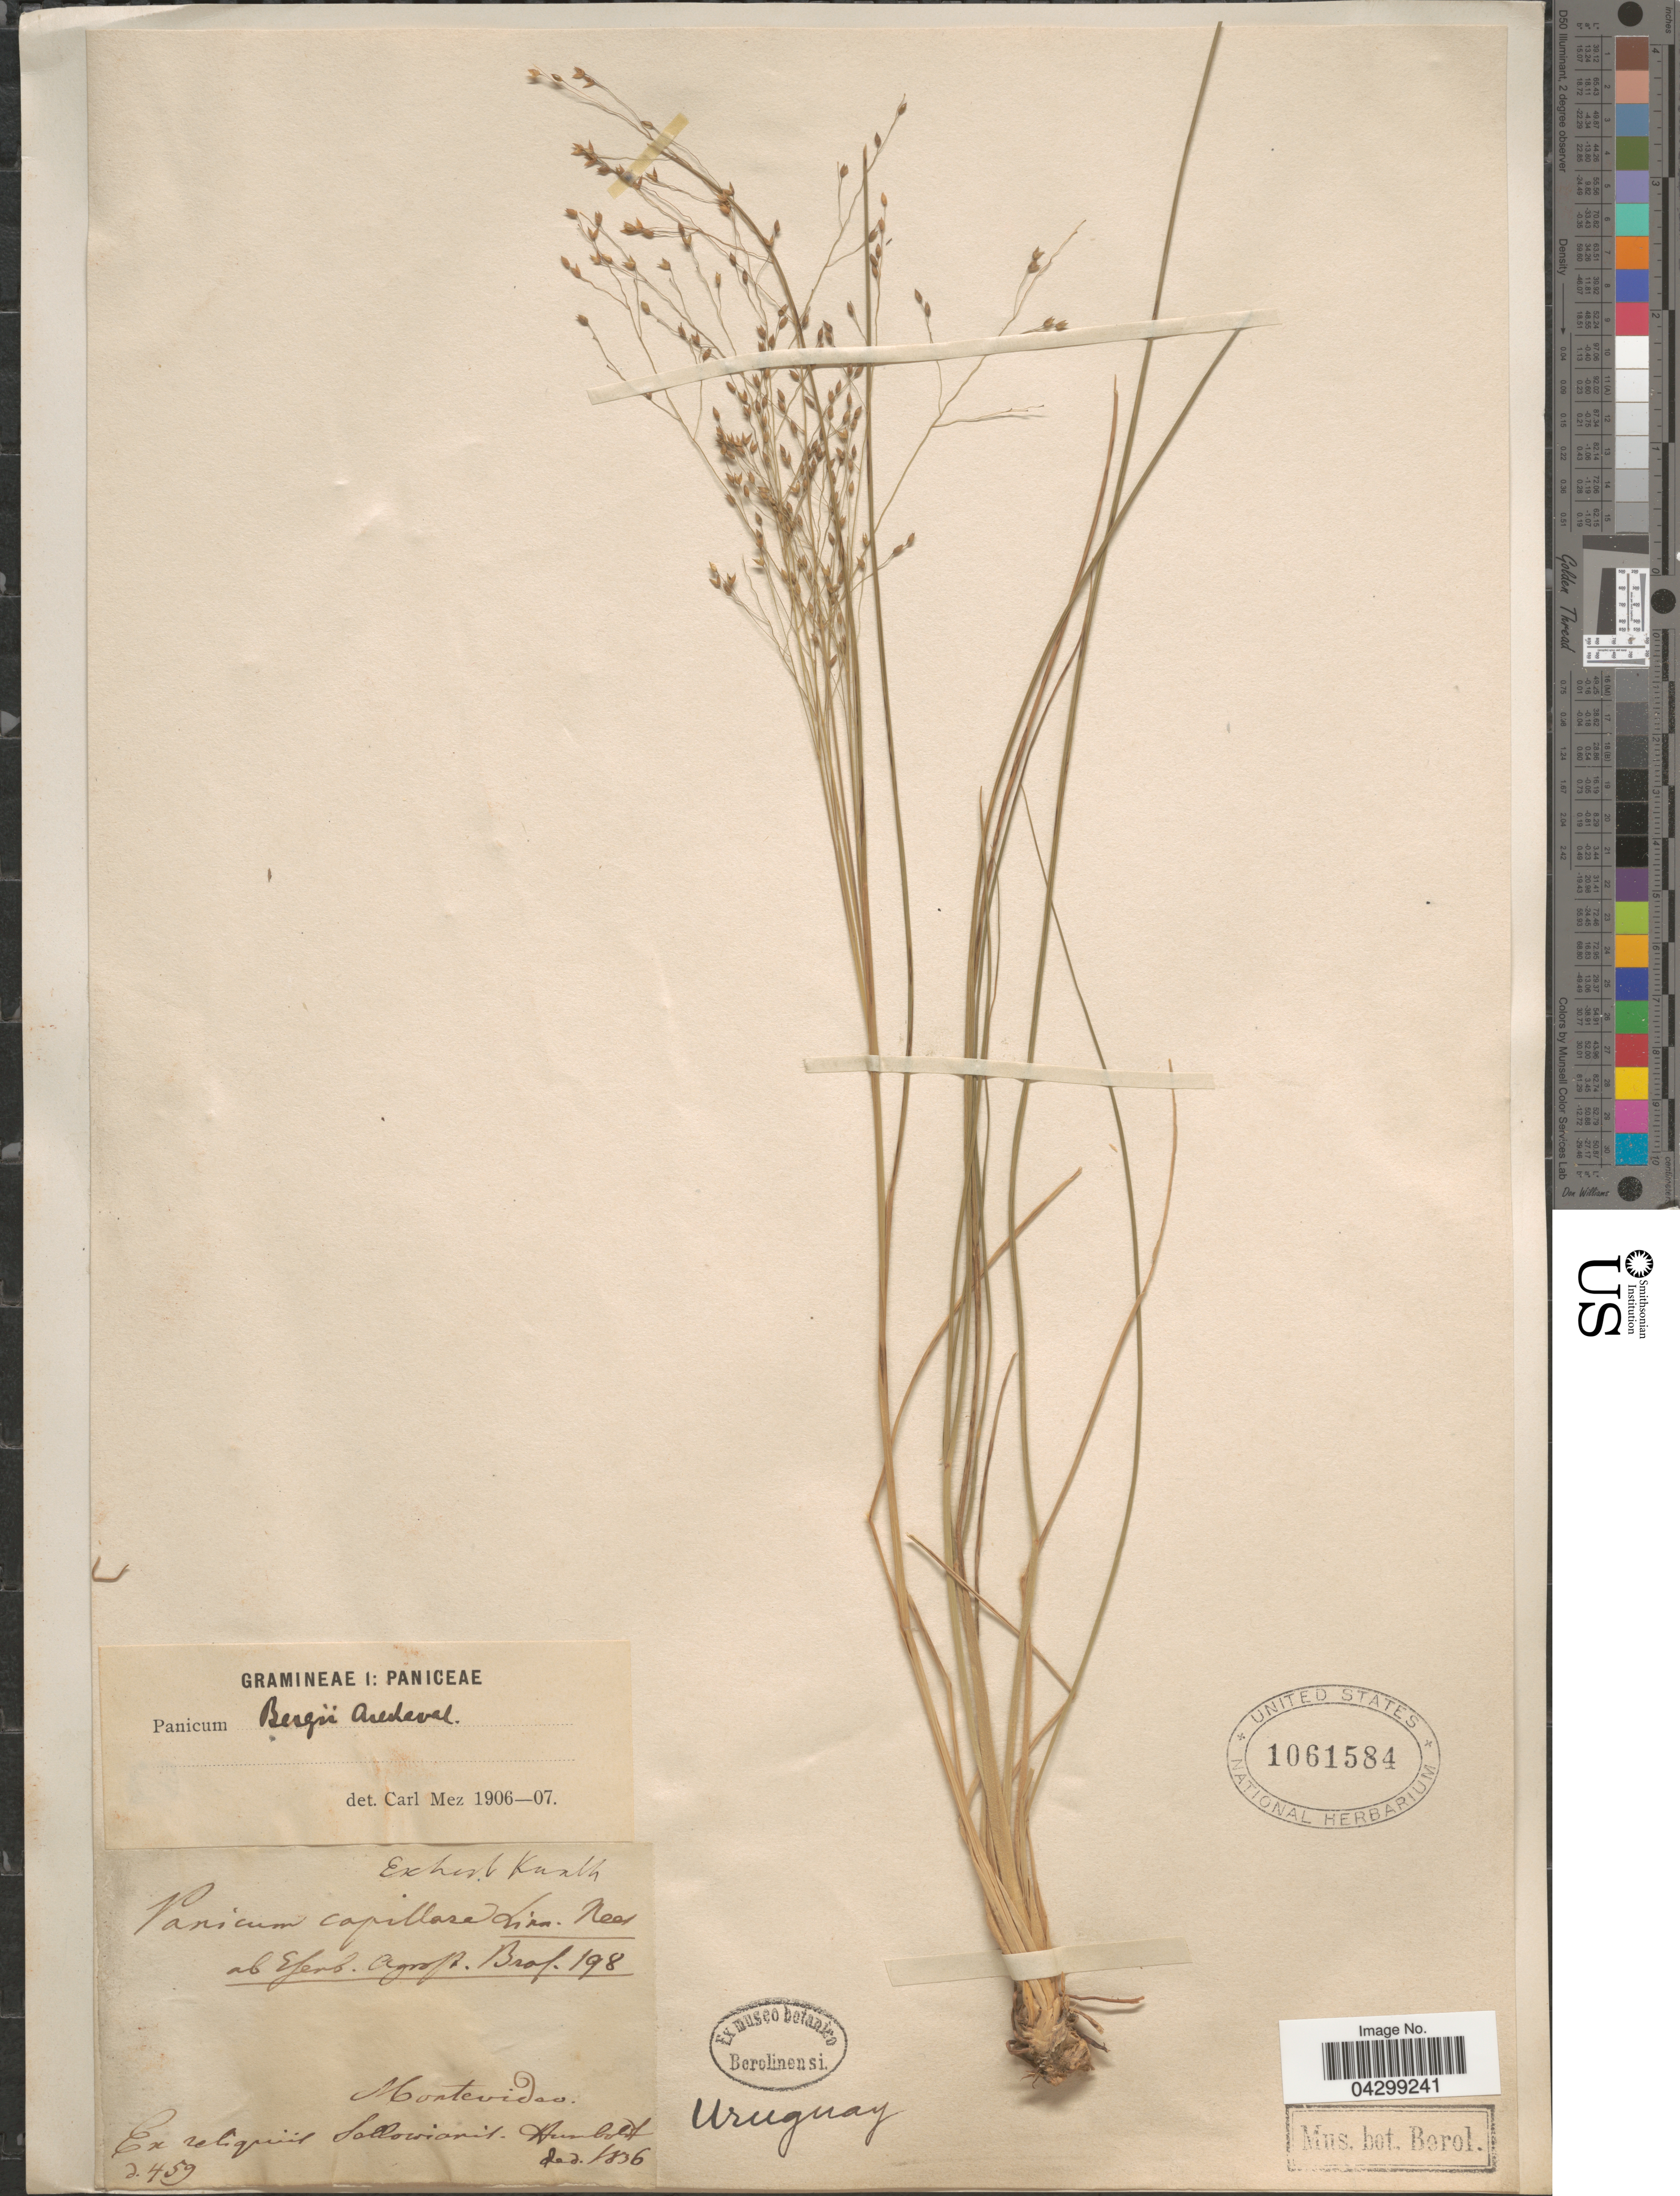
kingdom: Plantae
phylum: Tracheophyta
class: Liliopsida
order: Poales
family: Poaceae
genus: Panicum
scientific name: Panicum bergii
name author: Arechav.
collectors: Ex herb. Kunth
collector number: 2459*?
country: Uruguay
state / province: Montevideo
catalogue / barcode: US 1061584